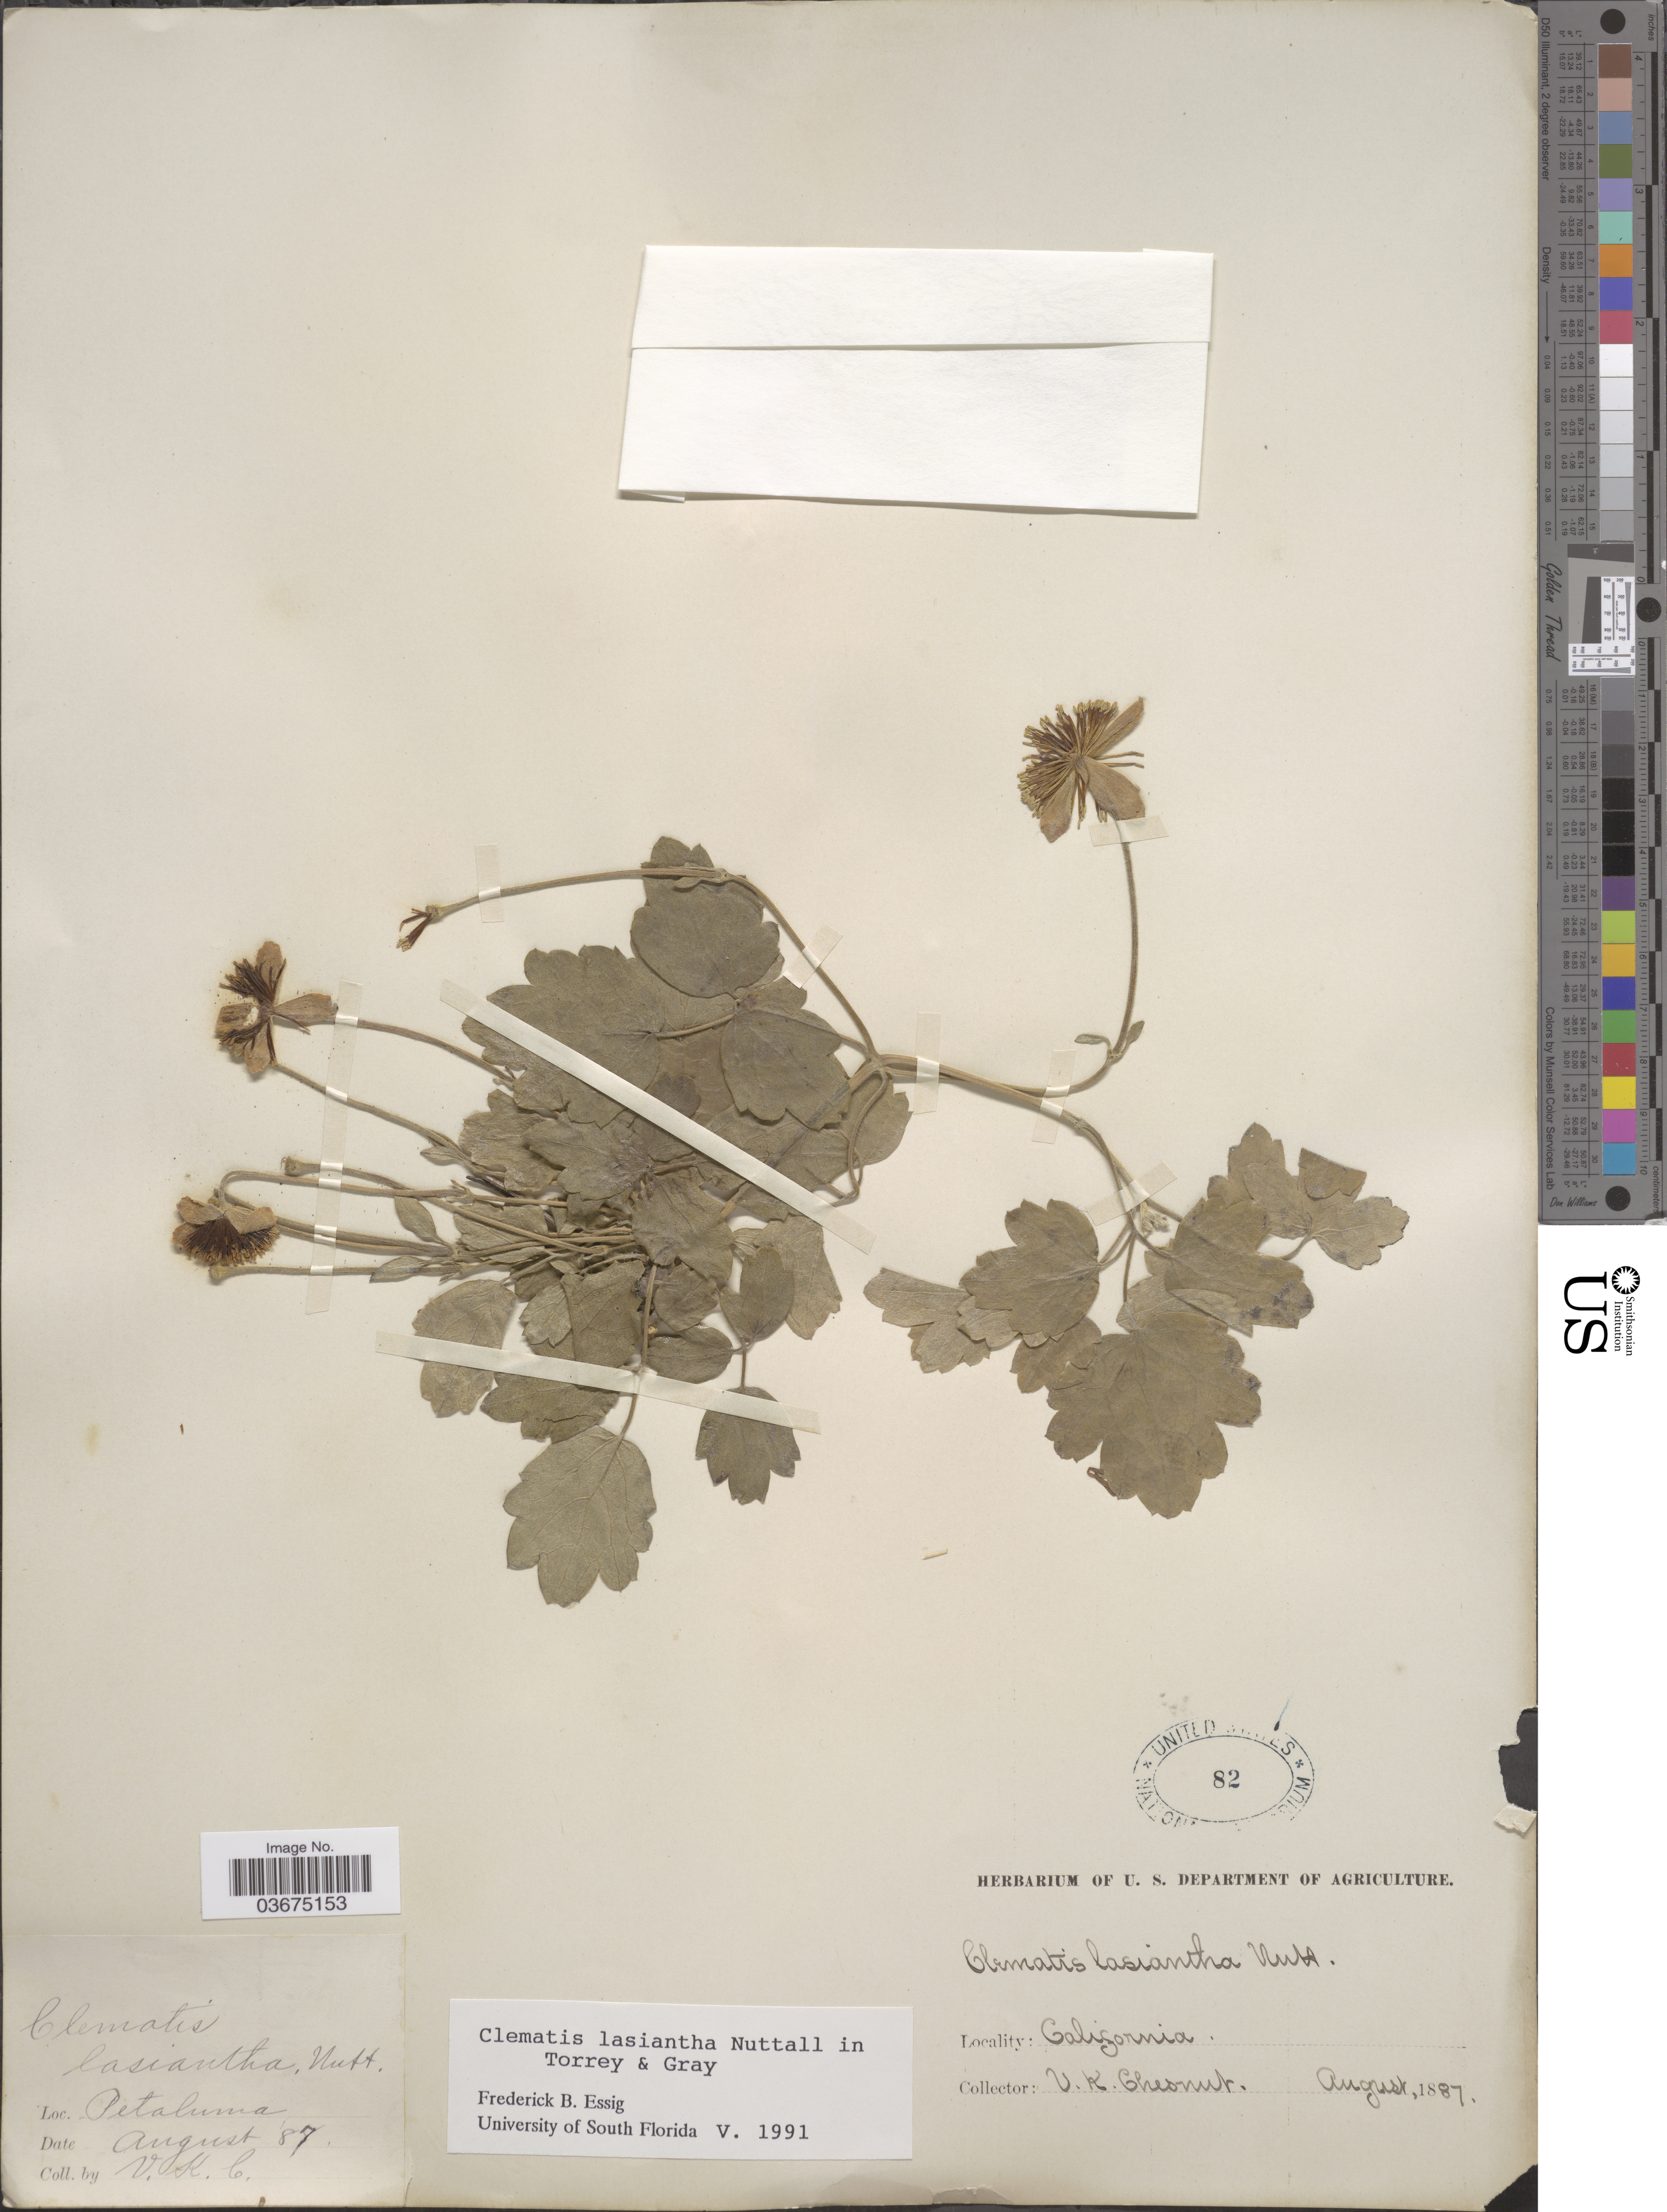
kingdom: Plantae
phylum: Tracheophyta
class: Magnoliopsida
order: Ranunculales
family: Ranunculaceae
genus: Clematis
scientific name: Clematis lasiantha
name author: Nutt.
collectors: V. Chesnut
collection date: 1887-08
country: United States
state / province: California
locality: Petaluma.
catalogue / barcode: US 82